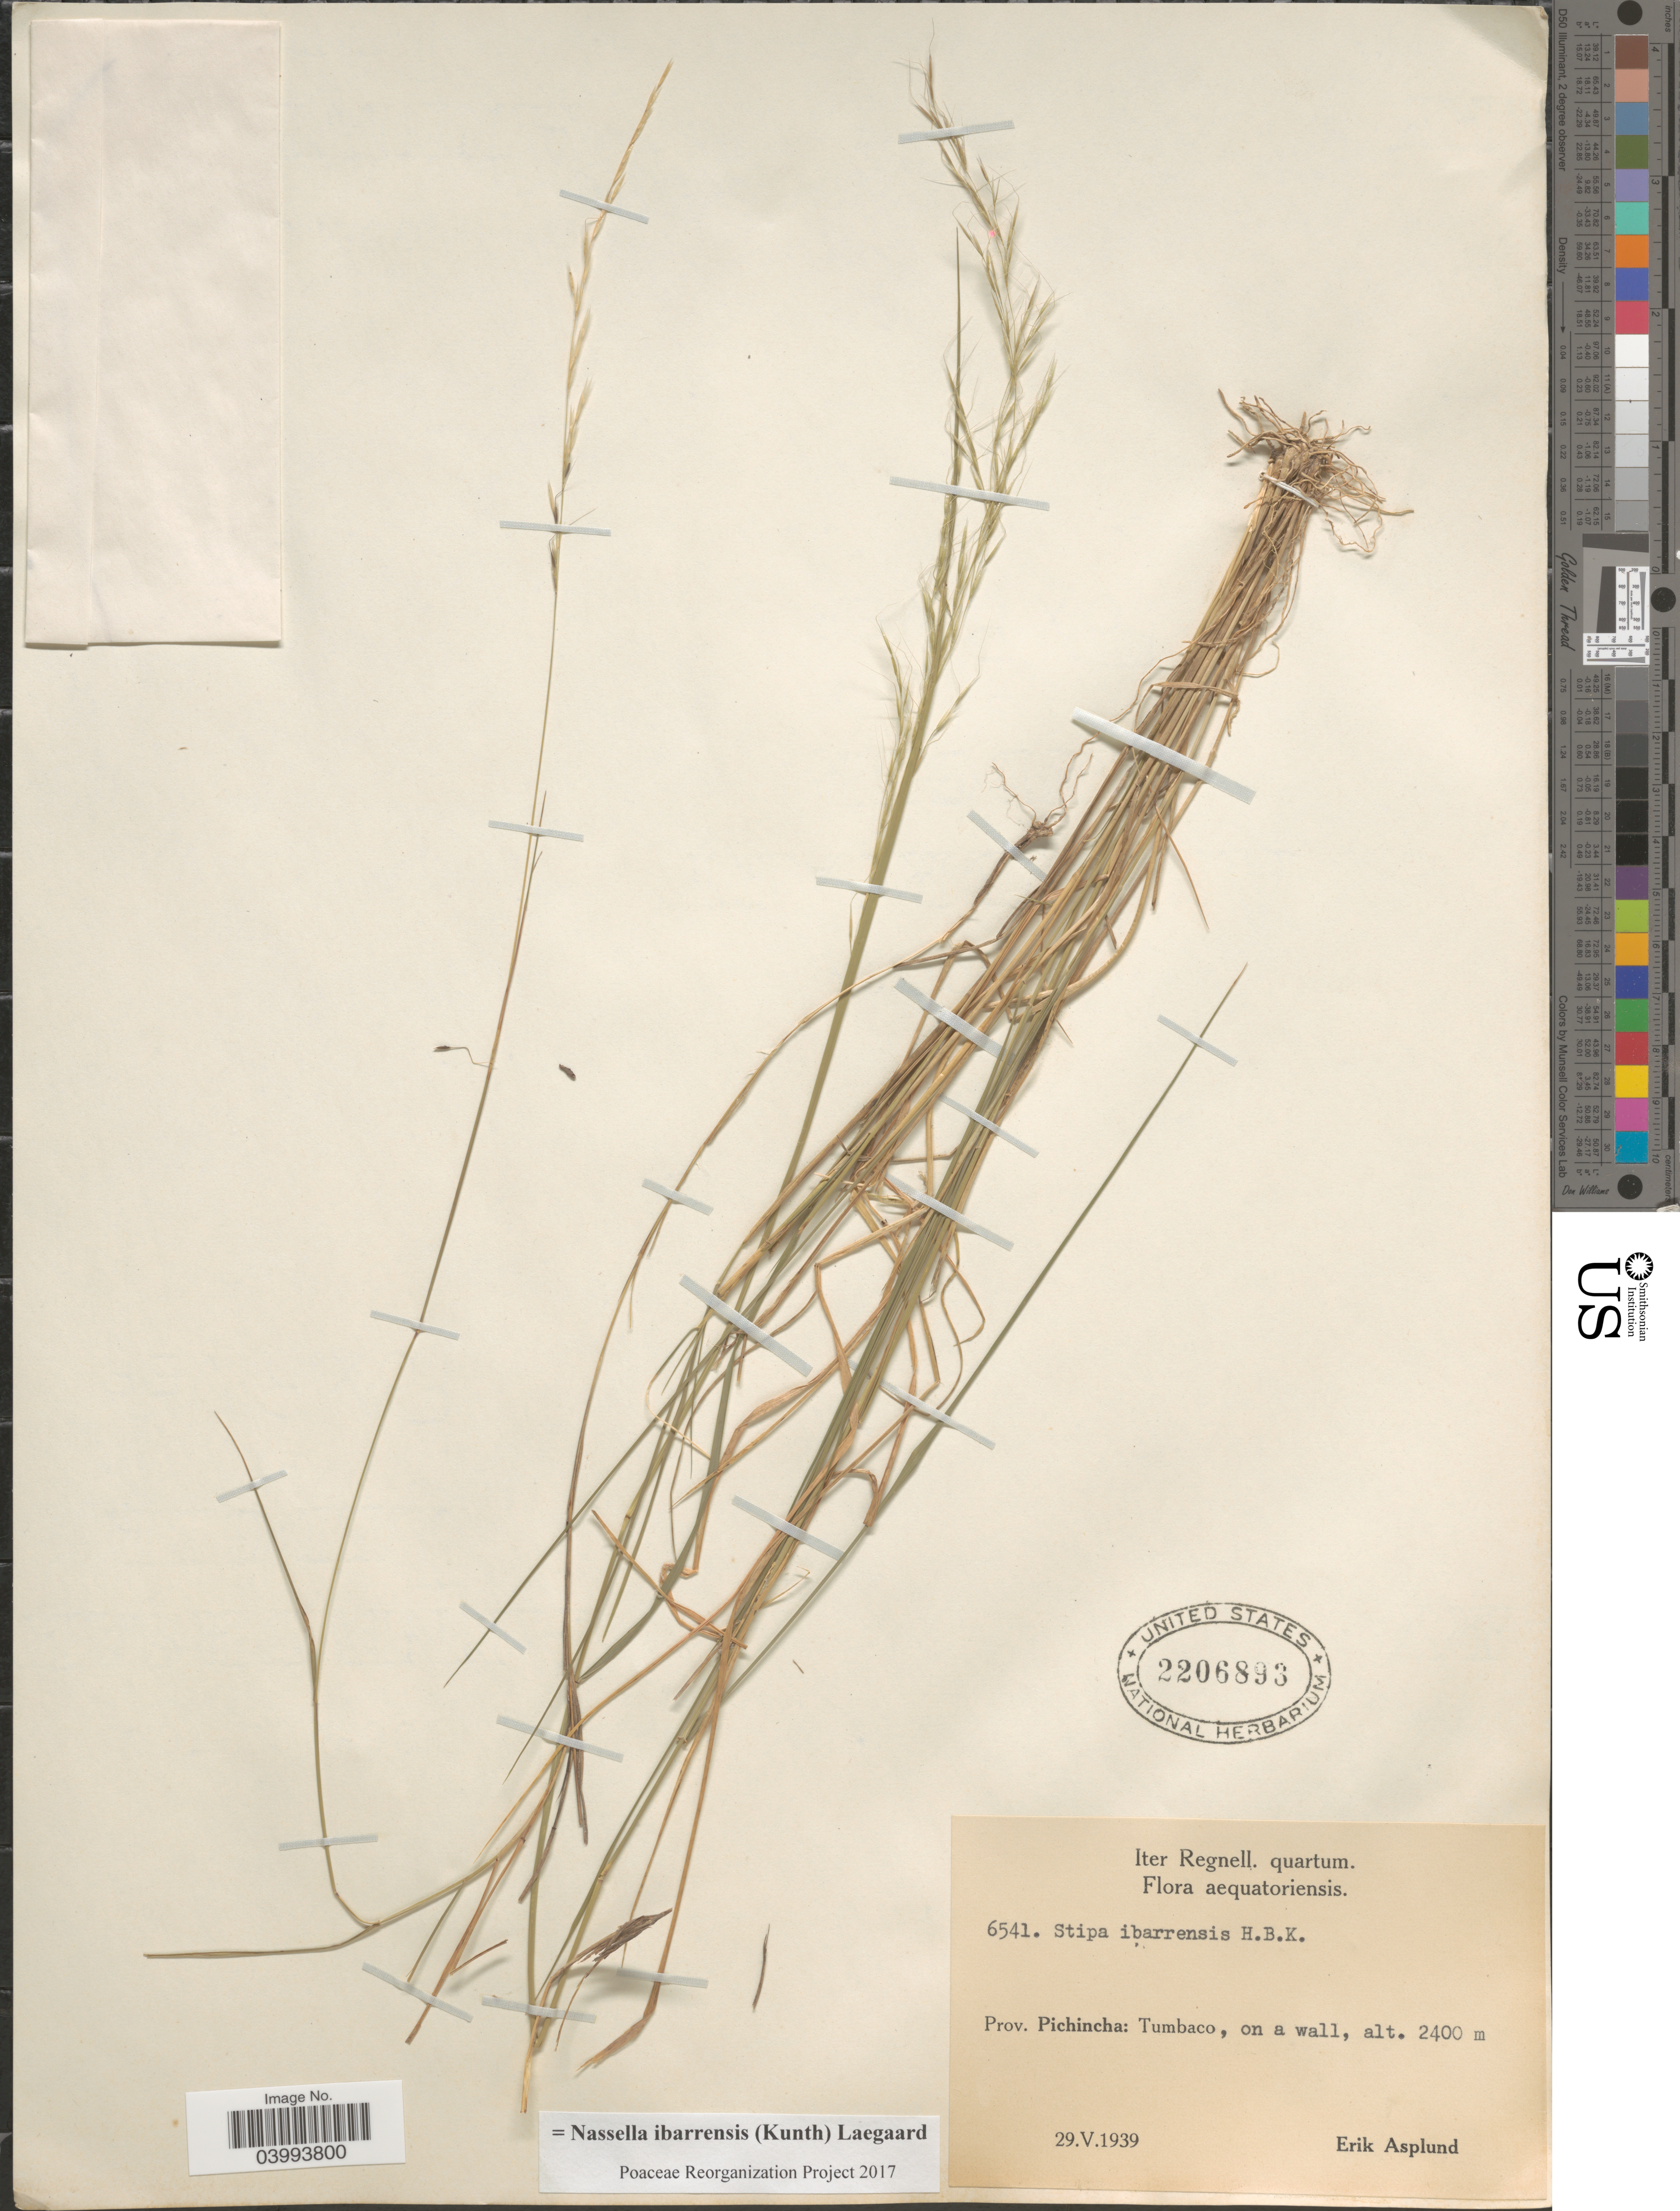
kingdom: Plantae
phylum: Tracheophyta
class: Liliopsida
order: Poales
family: Poaceae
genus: Nassella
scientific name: Nassella ibarrensis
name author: (Kunth) Lægaard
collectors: E. Asplund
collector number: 6541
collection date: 1939-05-29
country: Ecuador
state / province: Pichincha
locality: Aequatoriensis. Tumbaco.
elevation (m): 2400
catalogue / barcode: US 2206893